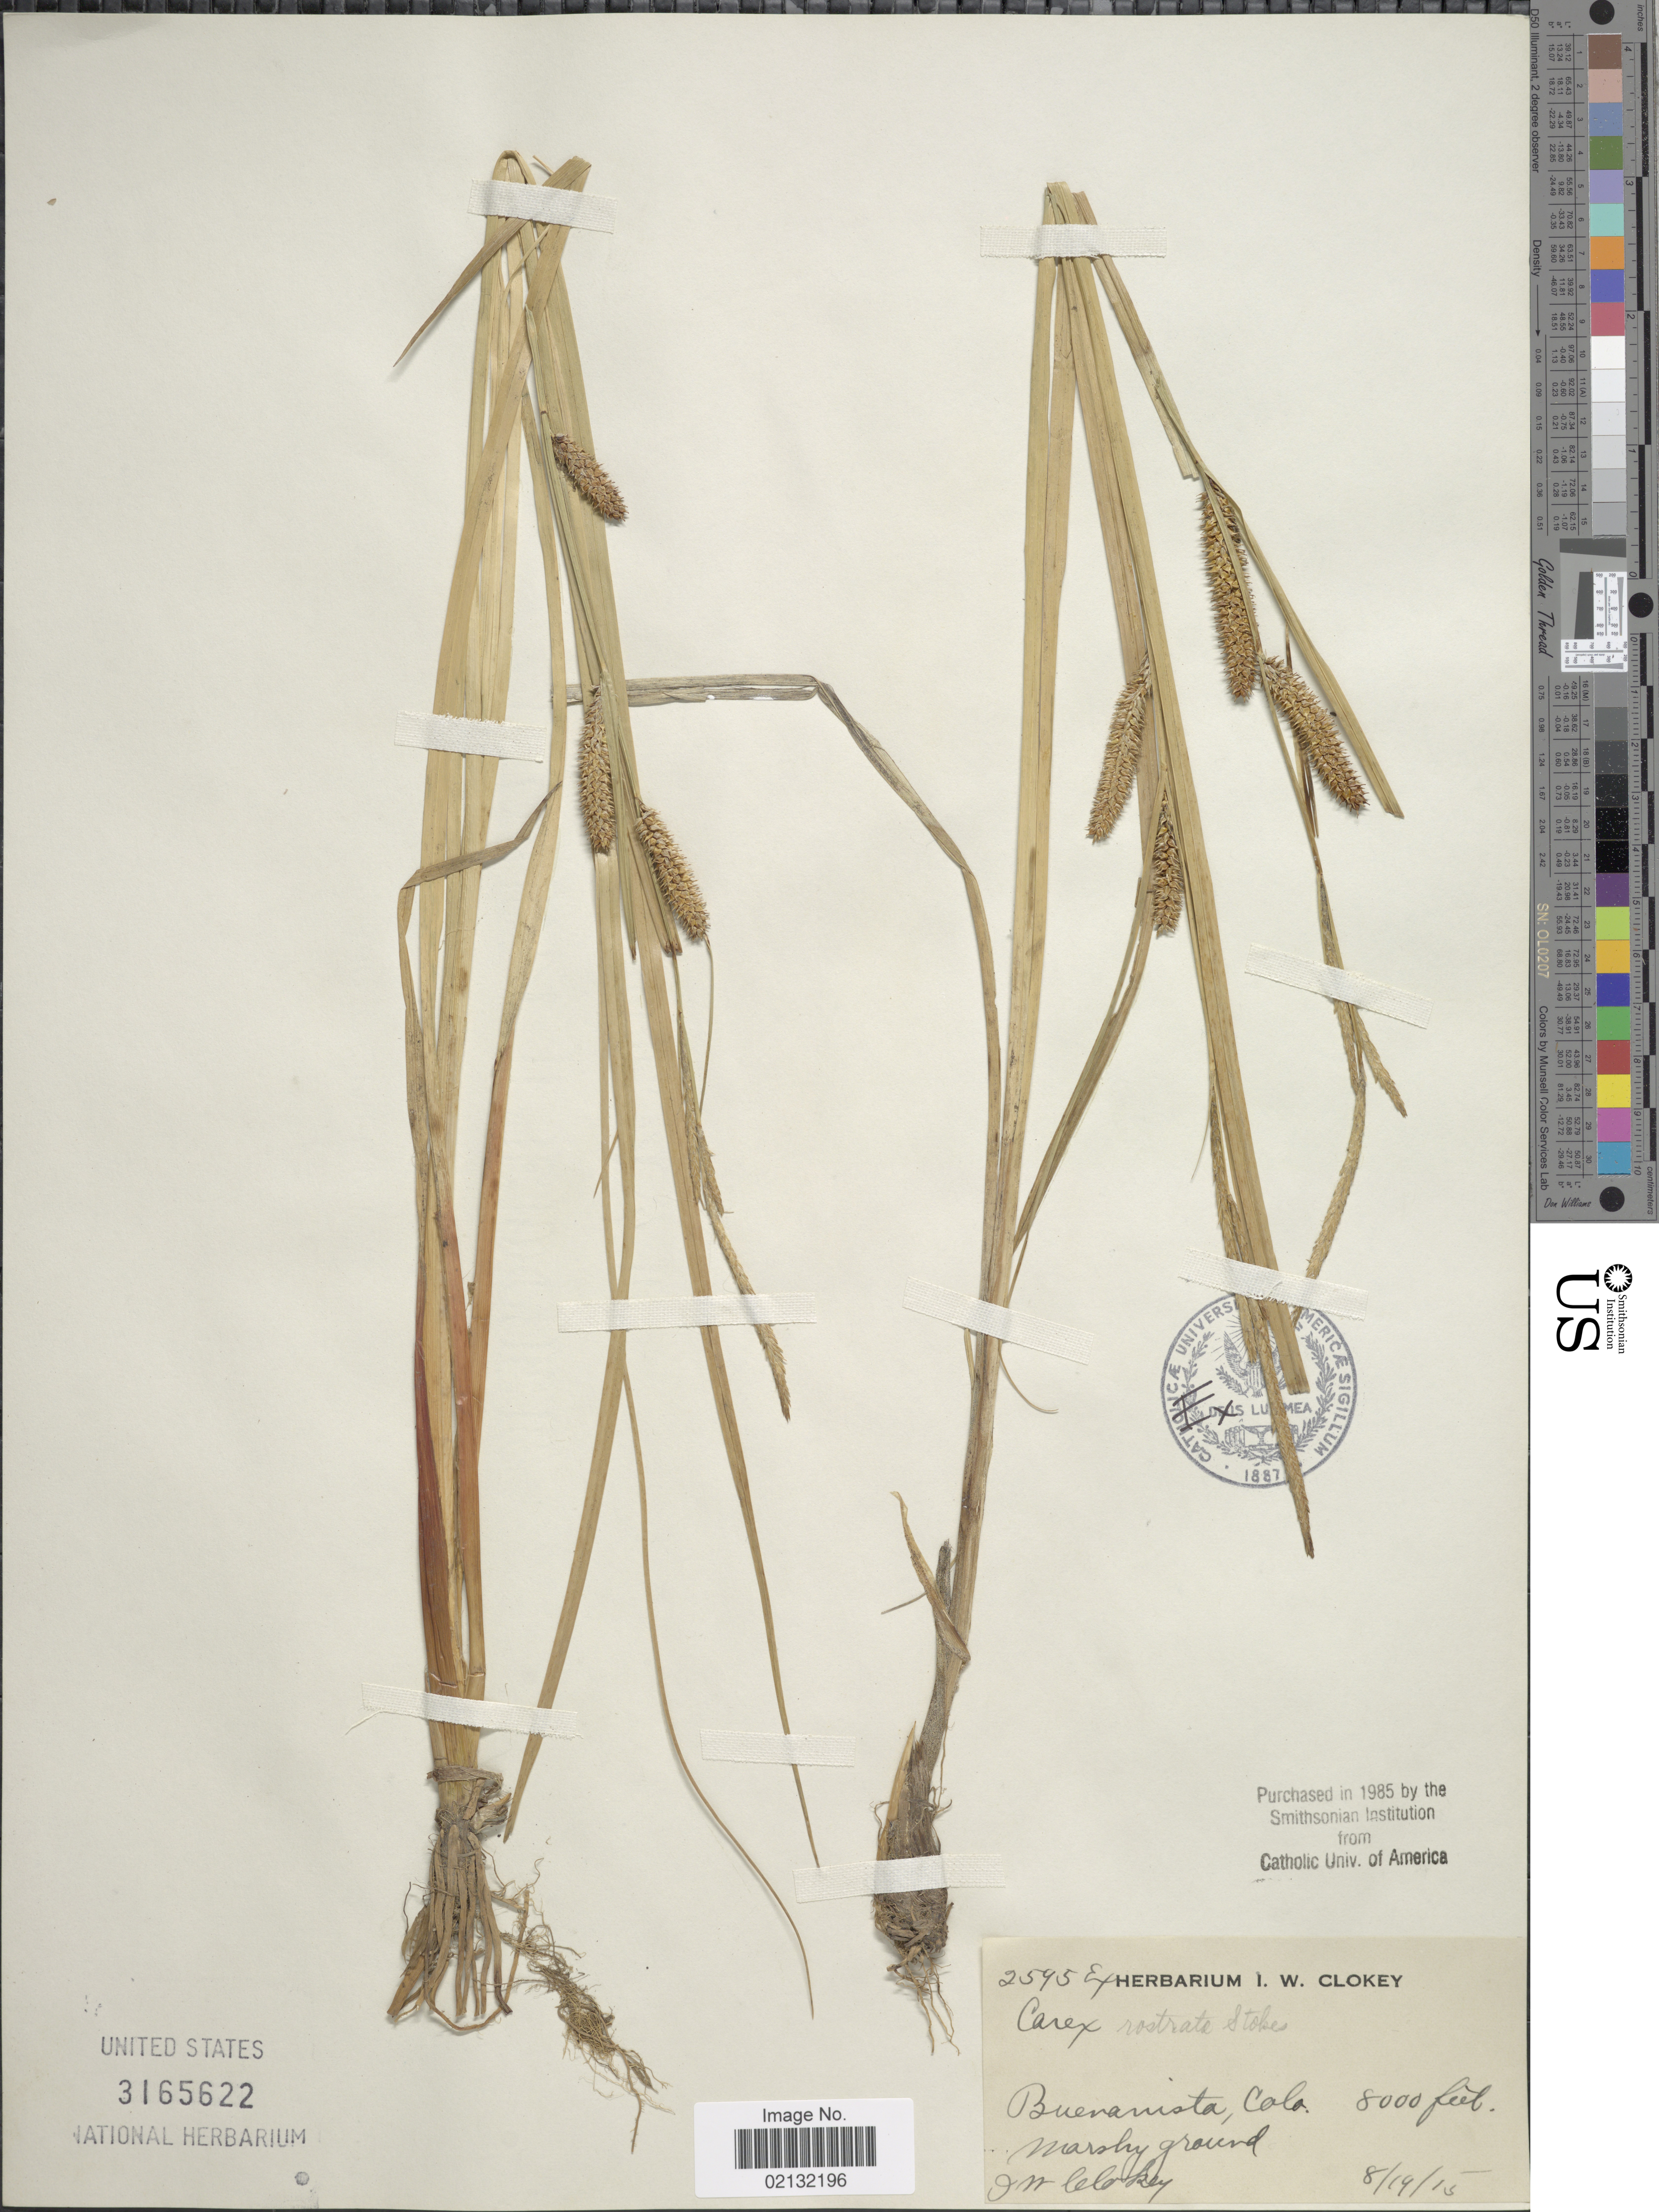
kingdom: Plantae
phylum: Tracheophyta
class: Liliopsida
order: Poales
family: Cyperaceae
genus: Carex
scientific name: Carex rostrata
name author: Stokes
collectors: I. W. Clokey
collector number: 2595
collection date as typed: Transcribed d/m/y: 19/8/15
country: United States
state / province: Colorado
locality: Buenavista, Colo, marshy ground.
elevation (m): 2438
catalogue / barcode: US 3165622